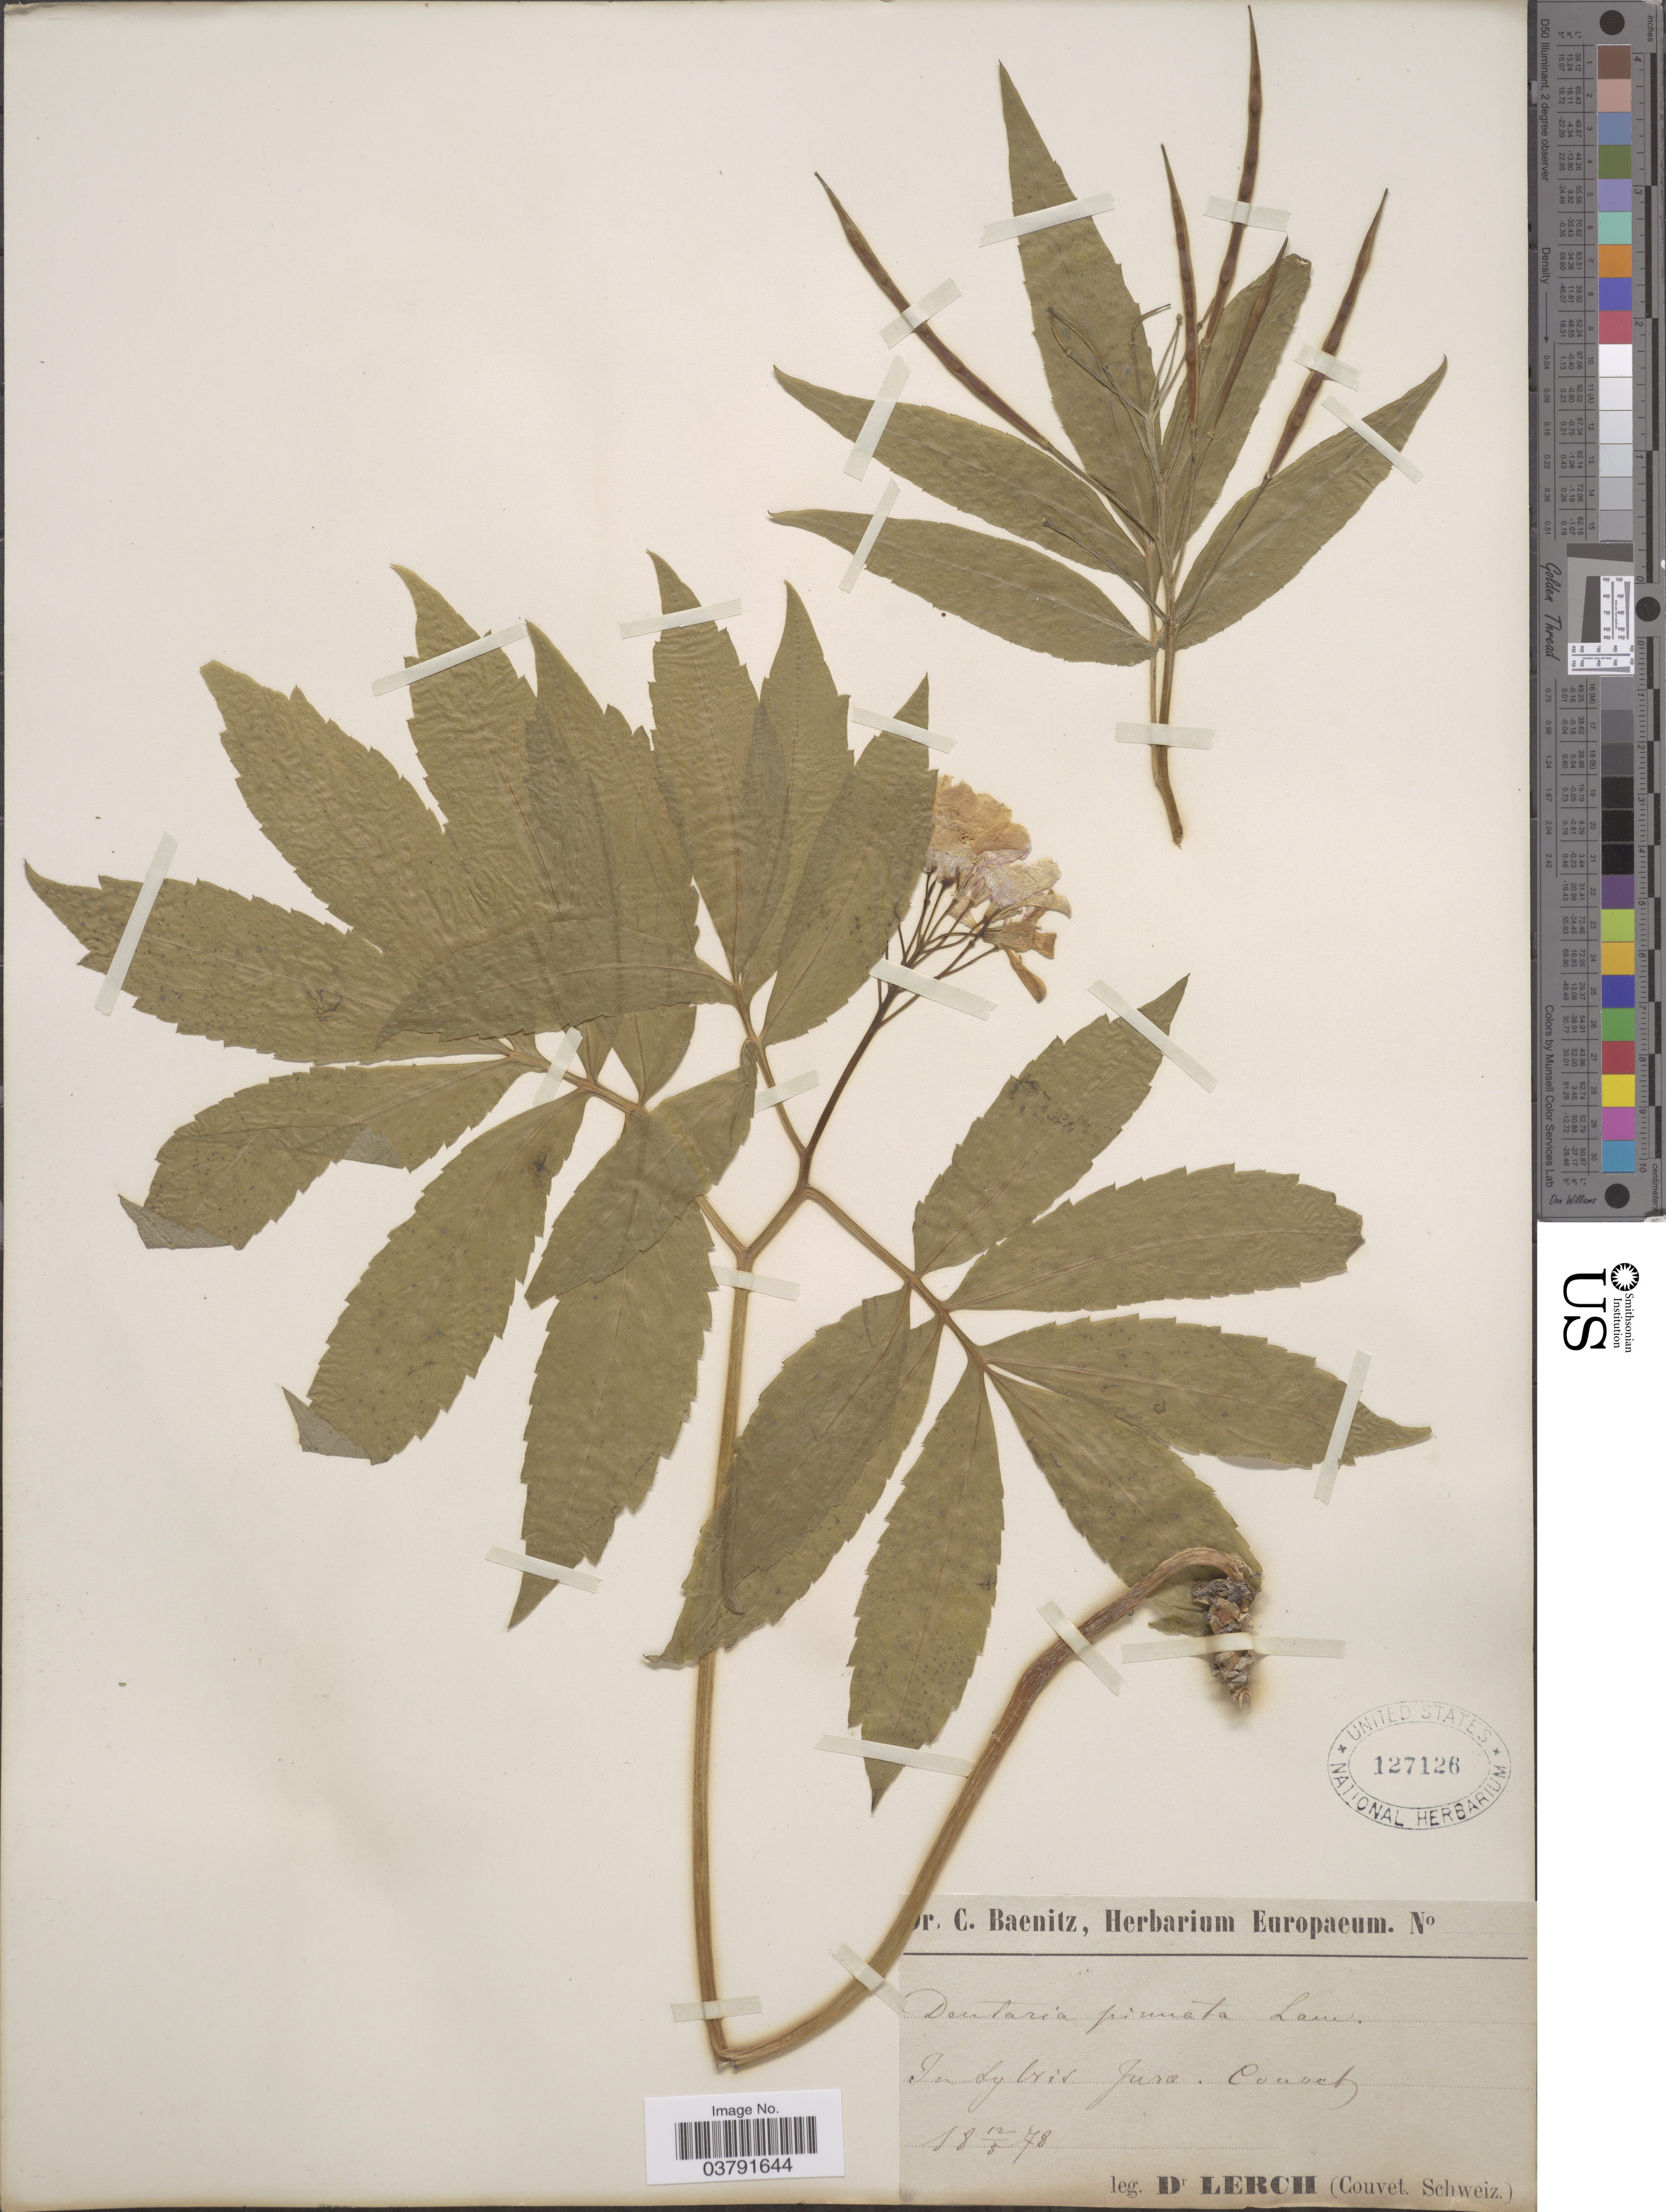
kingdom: Plantae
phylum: Tracheophyta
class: Magnoliopsida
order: Brassicales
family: Brassicaceae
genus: Dentaria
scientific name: Dentaria pinnata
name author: Lam.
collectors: -. Lerch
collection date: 1878-05-12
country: Switzerland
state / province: Jura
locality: Jura. Couvet.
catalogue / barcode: US 127126